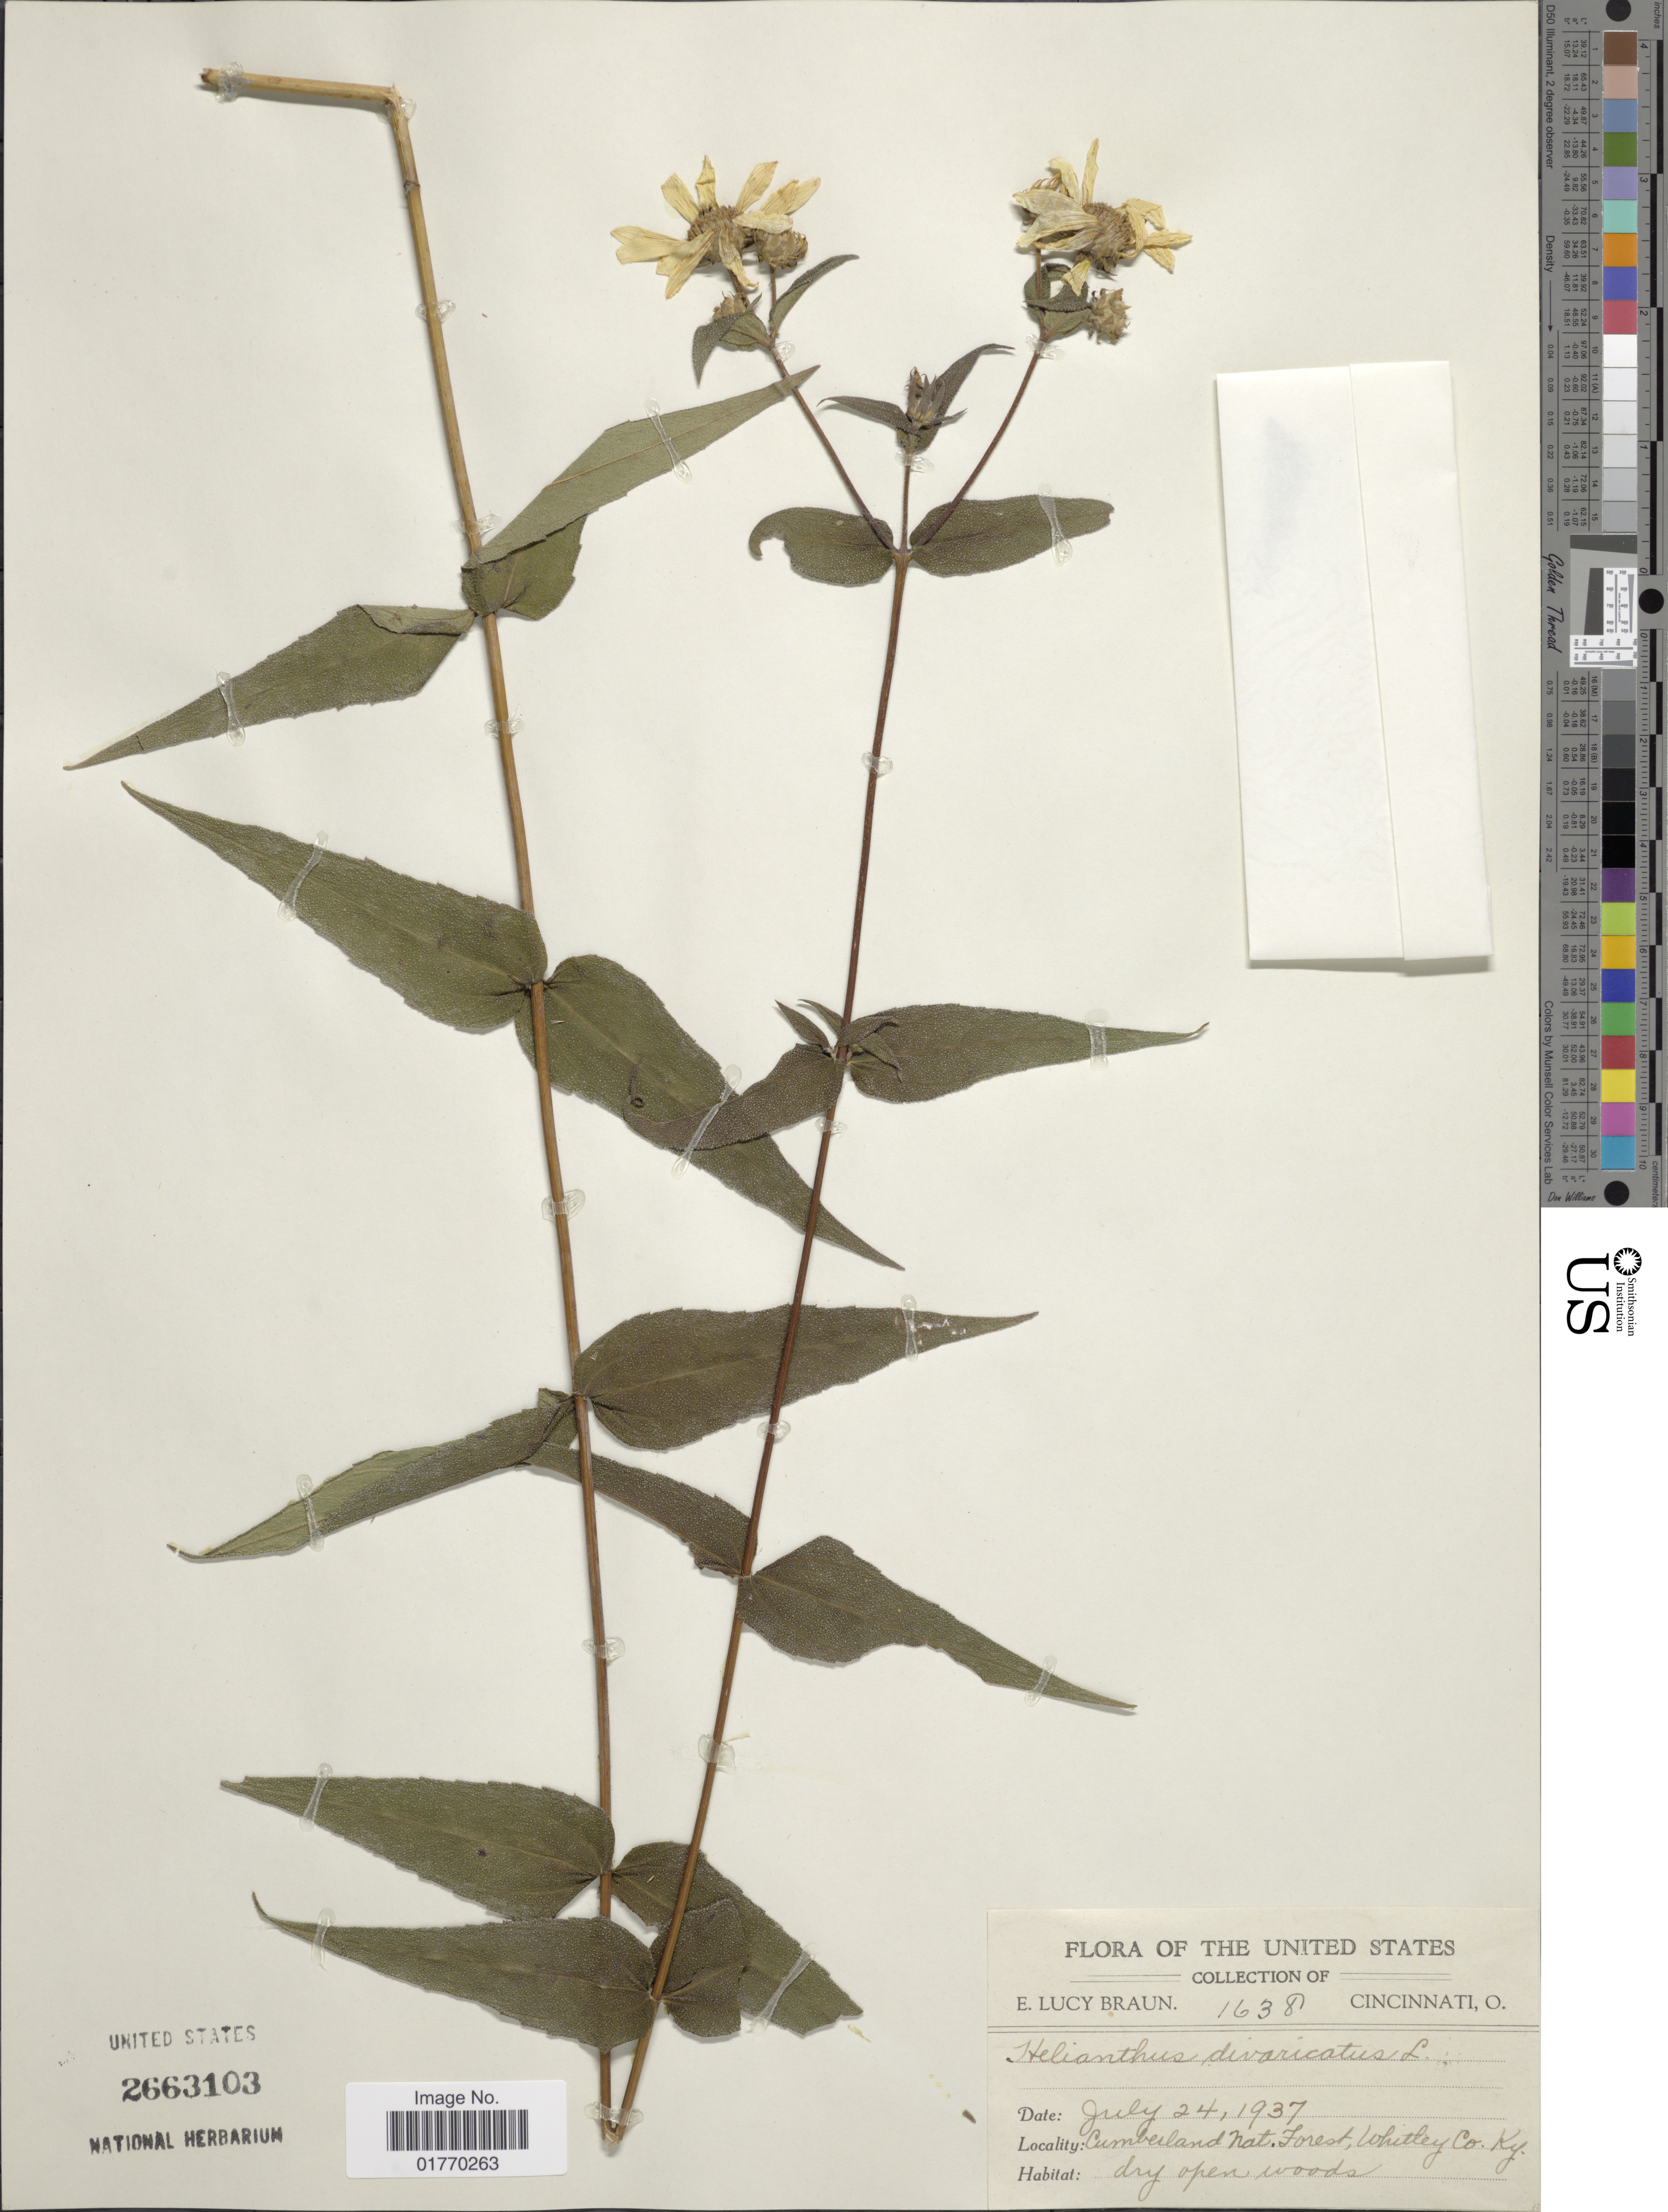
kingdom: Plantae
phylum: Tracheophyta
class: Magnoliopsida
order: Asterales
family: Asteraceae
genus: Helianthus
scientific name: Helianthus divaricatus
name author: L.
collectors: E. L. Braun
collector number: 1638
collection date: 1937-07-24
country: United States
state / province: Kentucky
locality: Cumberland Nat. Forest, Whitley Co., Ky.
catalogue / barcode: US 2663103